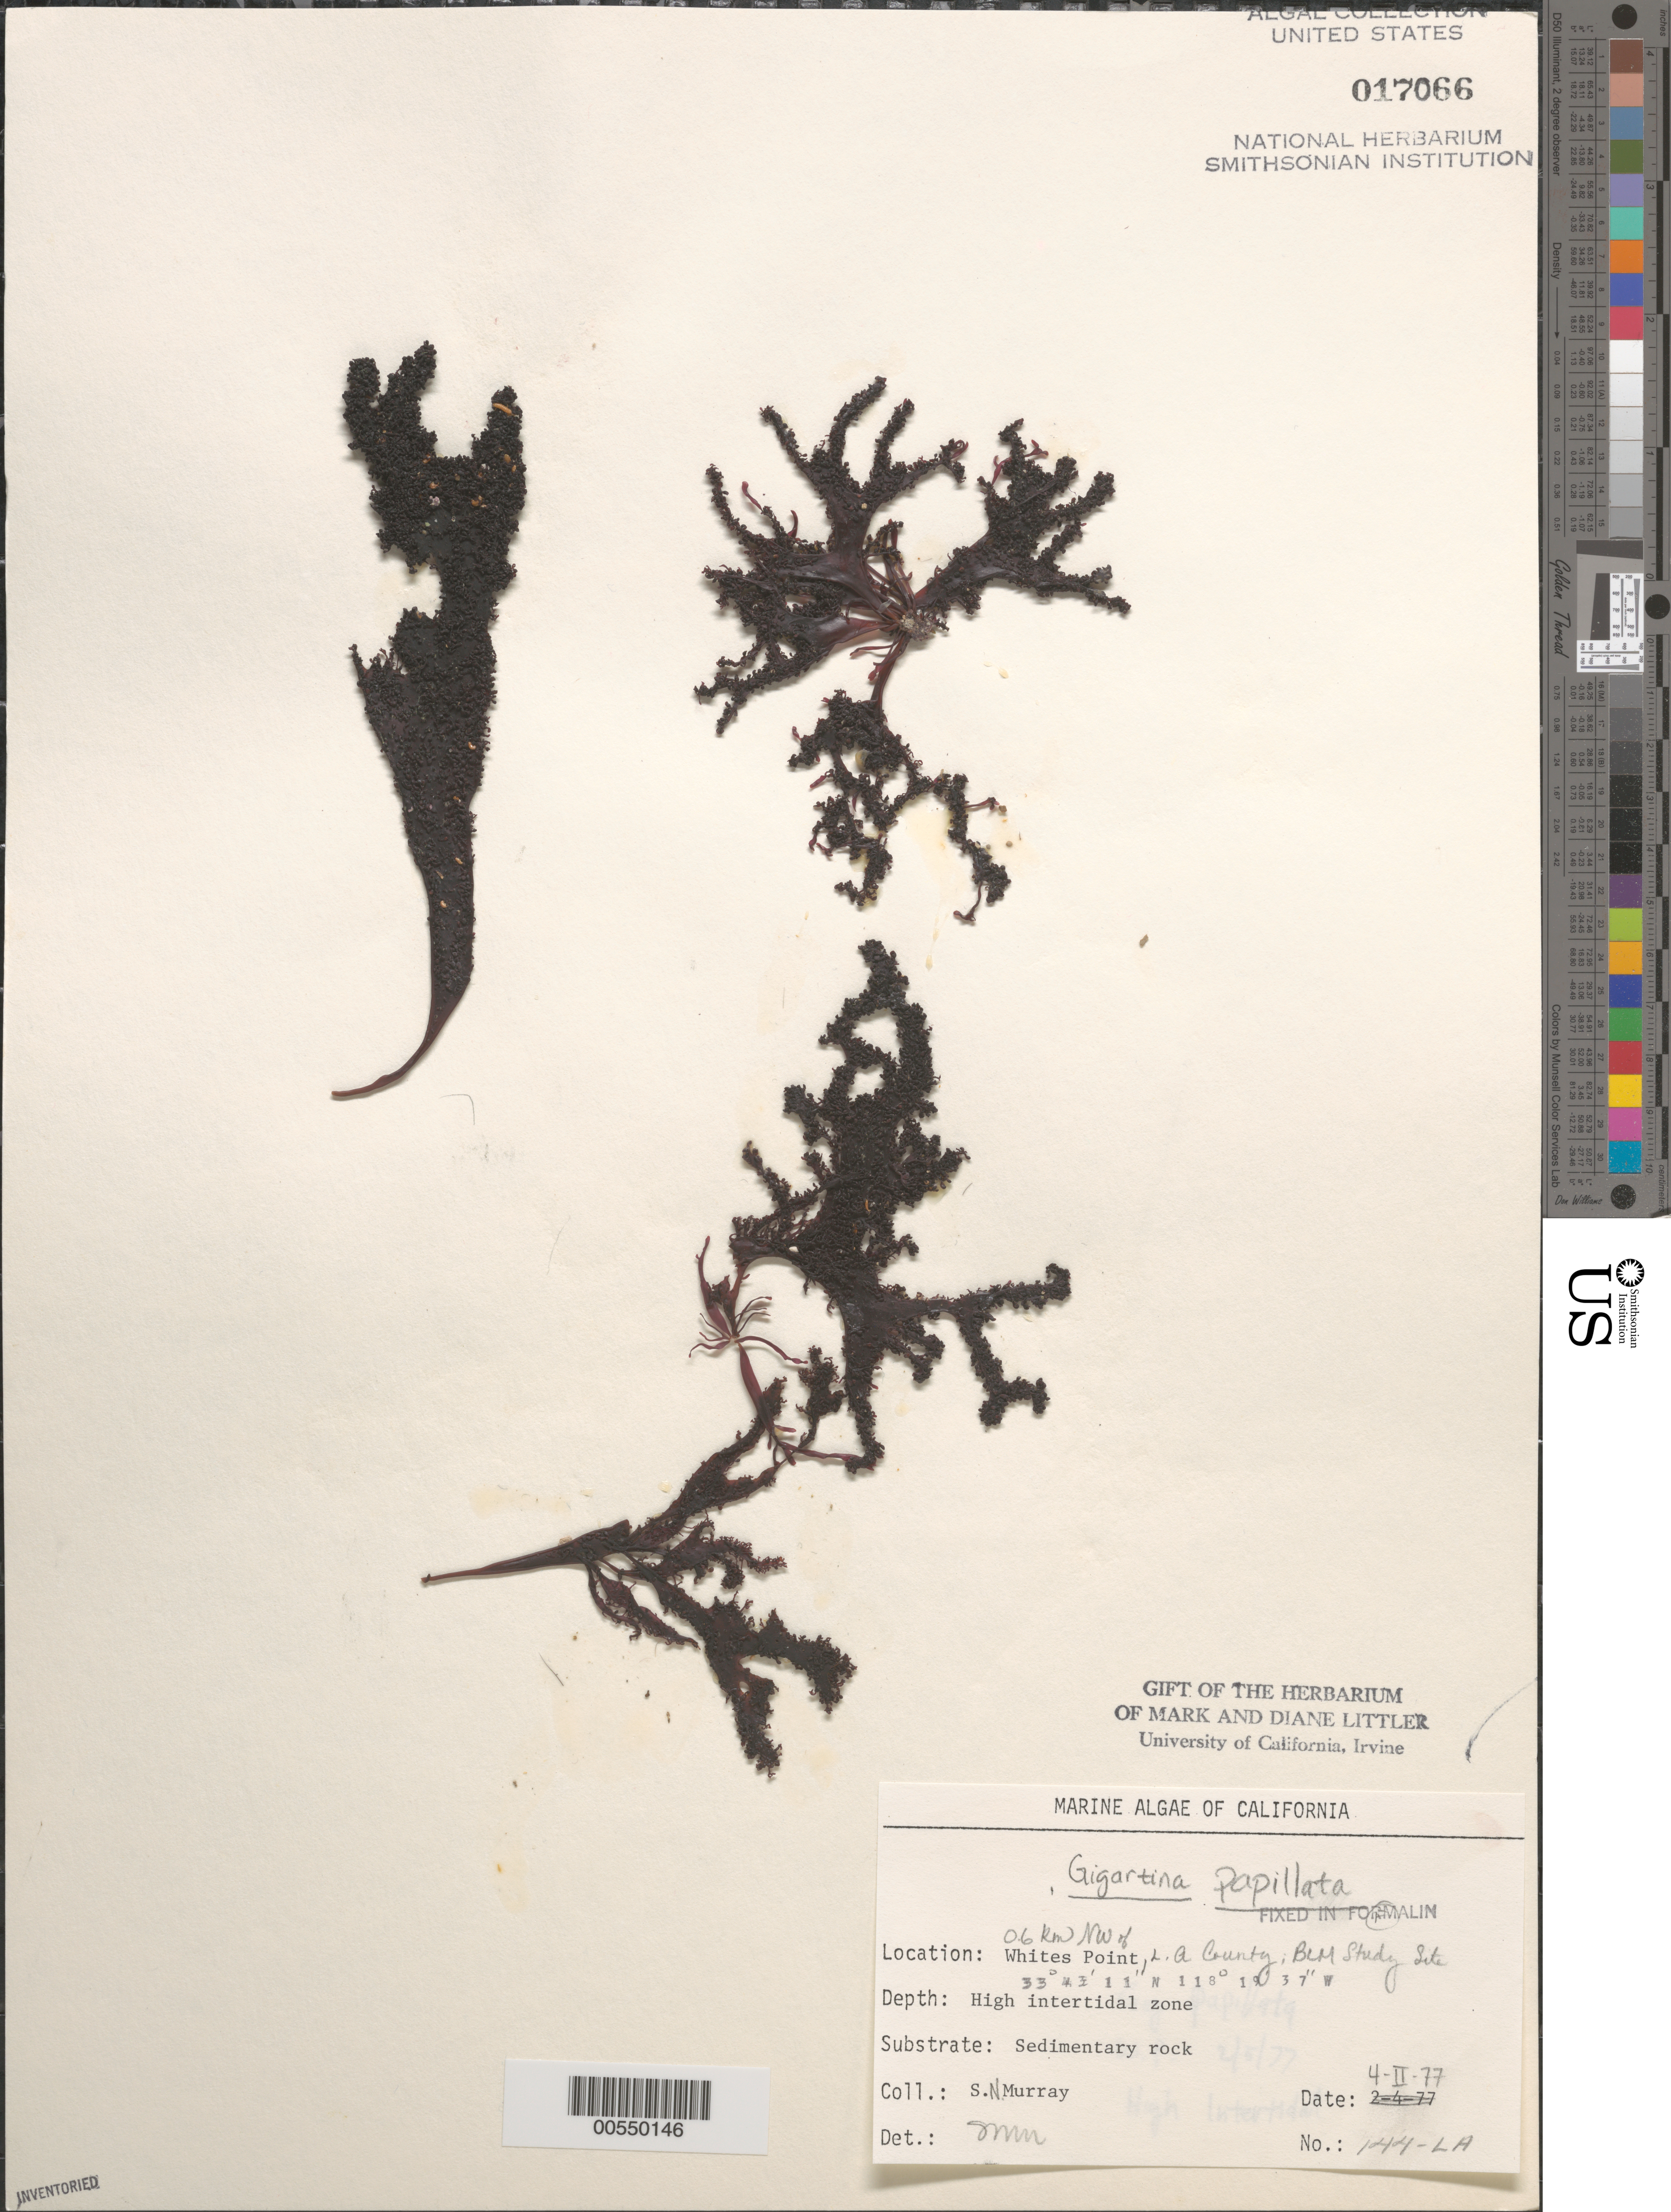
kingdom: Plantae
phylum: Rhodophyta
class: Florideophyceae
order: Gigartinales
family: Phyllophoraceae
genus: Mastocarpus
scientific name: Mastocarpus papillatus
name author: (C. Agardh) Kütz.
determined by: Algae name updating Project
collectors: S. N. Murray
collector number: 144-LA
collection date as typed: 04 Feb 1977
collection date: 1977-02-04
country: United States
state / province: California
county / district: Los Angeles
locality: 0.6 km northwest of Whites Point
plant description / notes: BLM-SOCALBIGHT Rocky Intertidal Survey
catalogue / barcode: US 17066